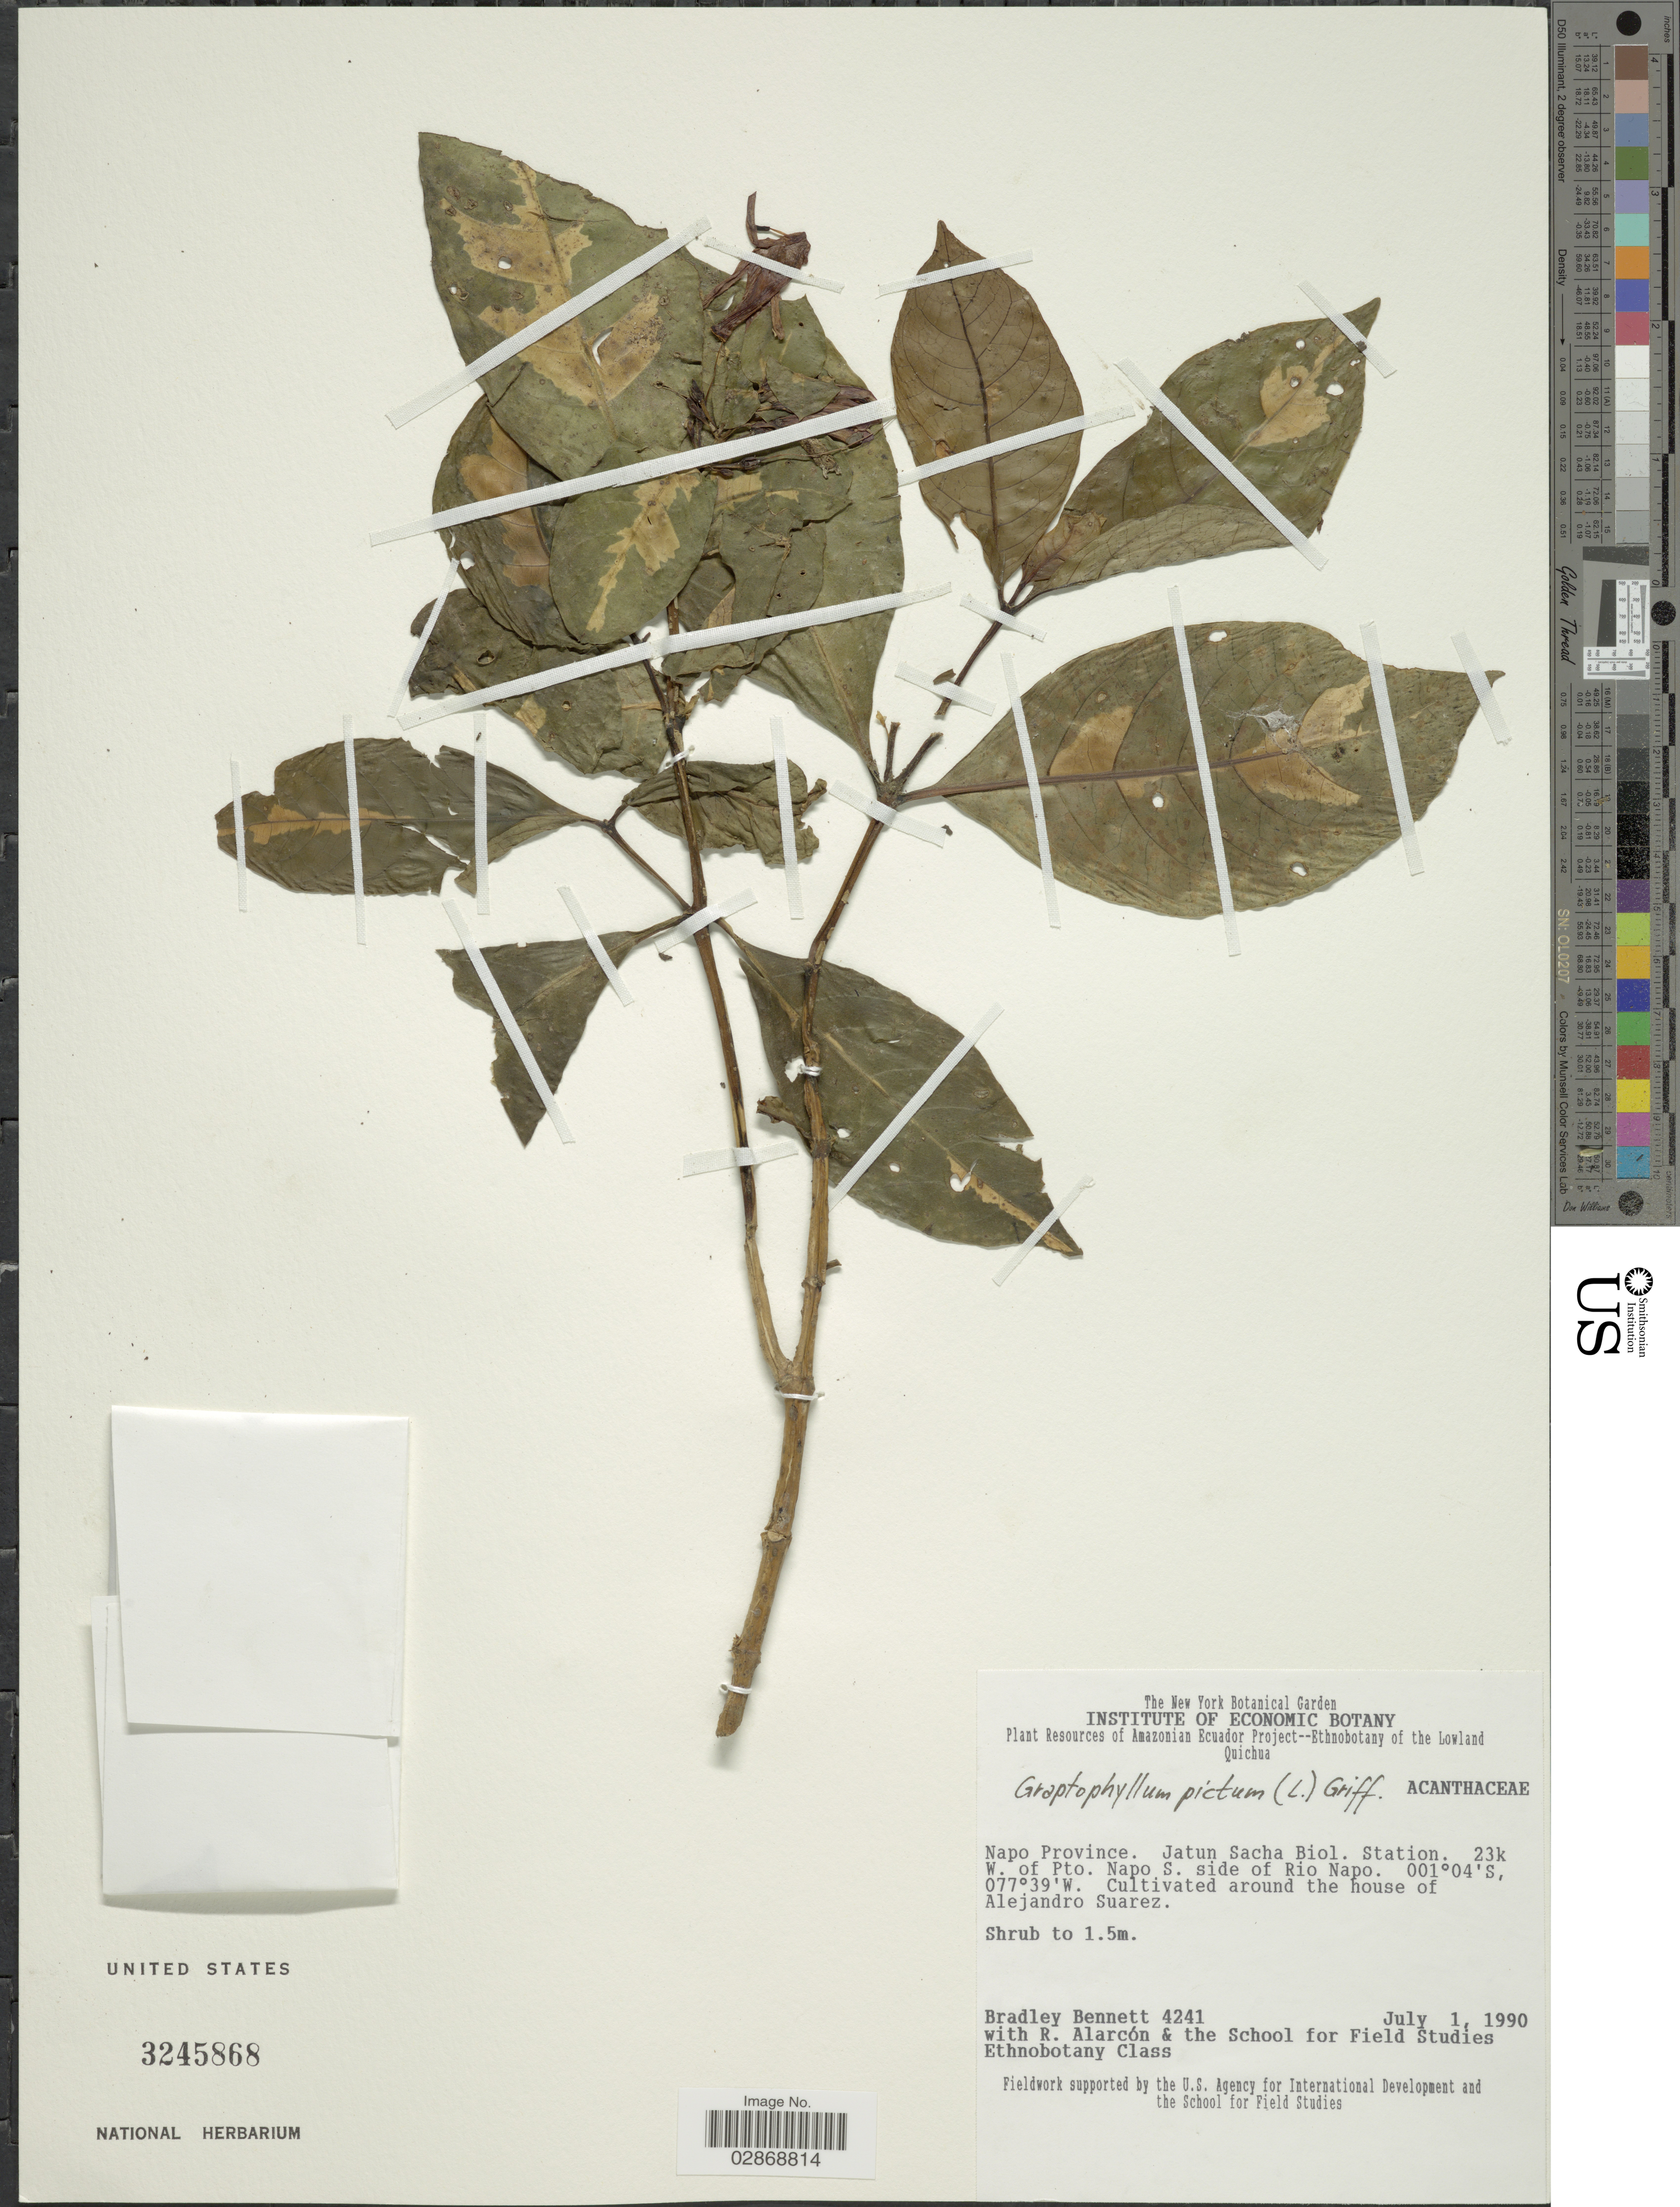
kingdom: Plantae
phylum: Tracheophyta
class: Magnoliopsida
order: Lamiales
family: Acanthaceae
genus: Graptophyllum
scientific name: Graptophyllum pictum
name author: (L.) Griff.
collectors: B. Bennett, R. Alarcón & The School for Field Studies Ethnobotany Class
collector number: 4241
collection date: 1990-07-01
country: Ecuador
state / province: Napo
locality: Jatun Sacha Biol. Station. 23k W. of Pto. Napo S. side of Rio Napo. Around the house of Alejandro Suarez.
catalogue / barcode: US 3245868